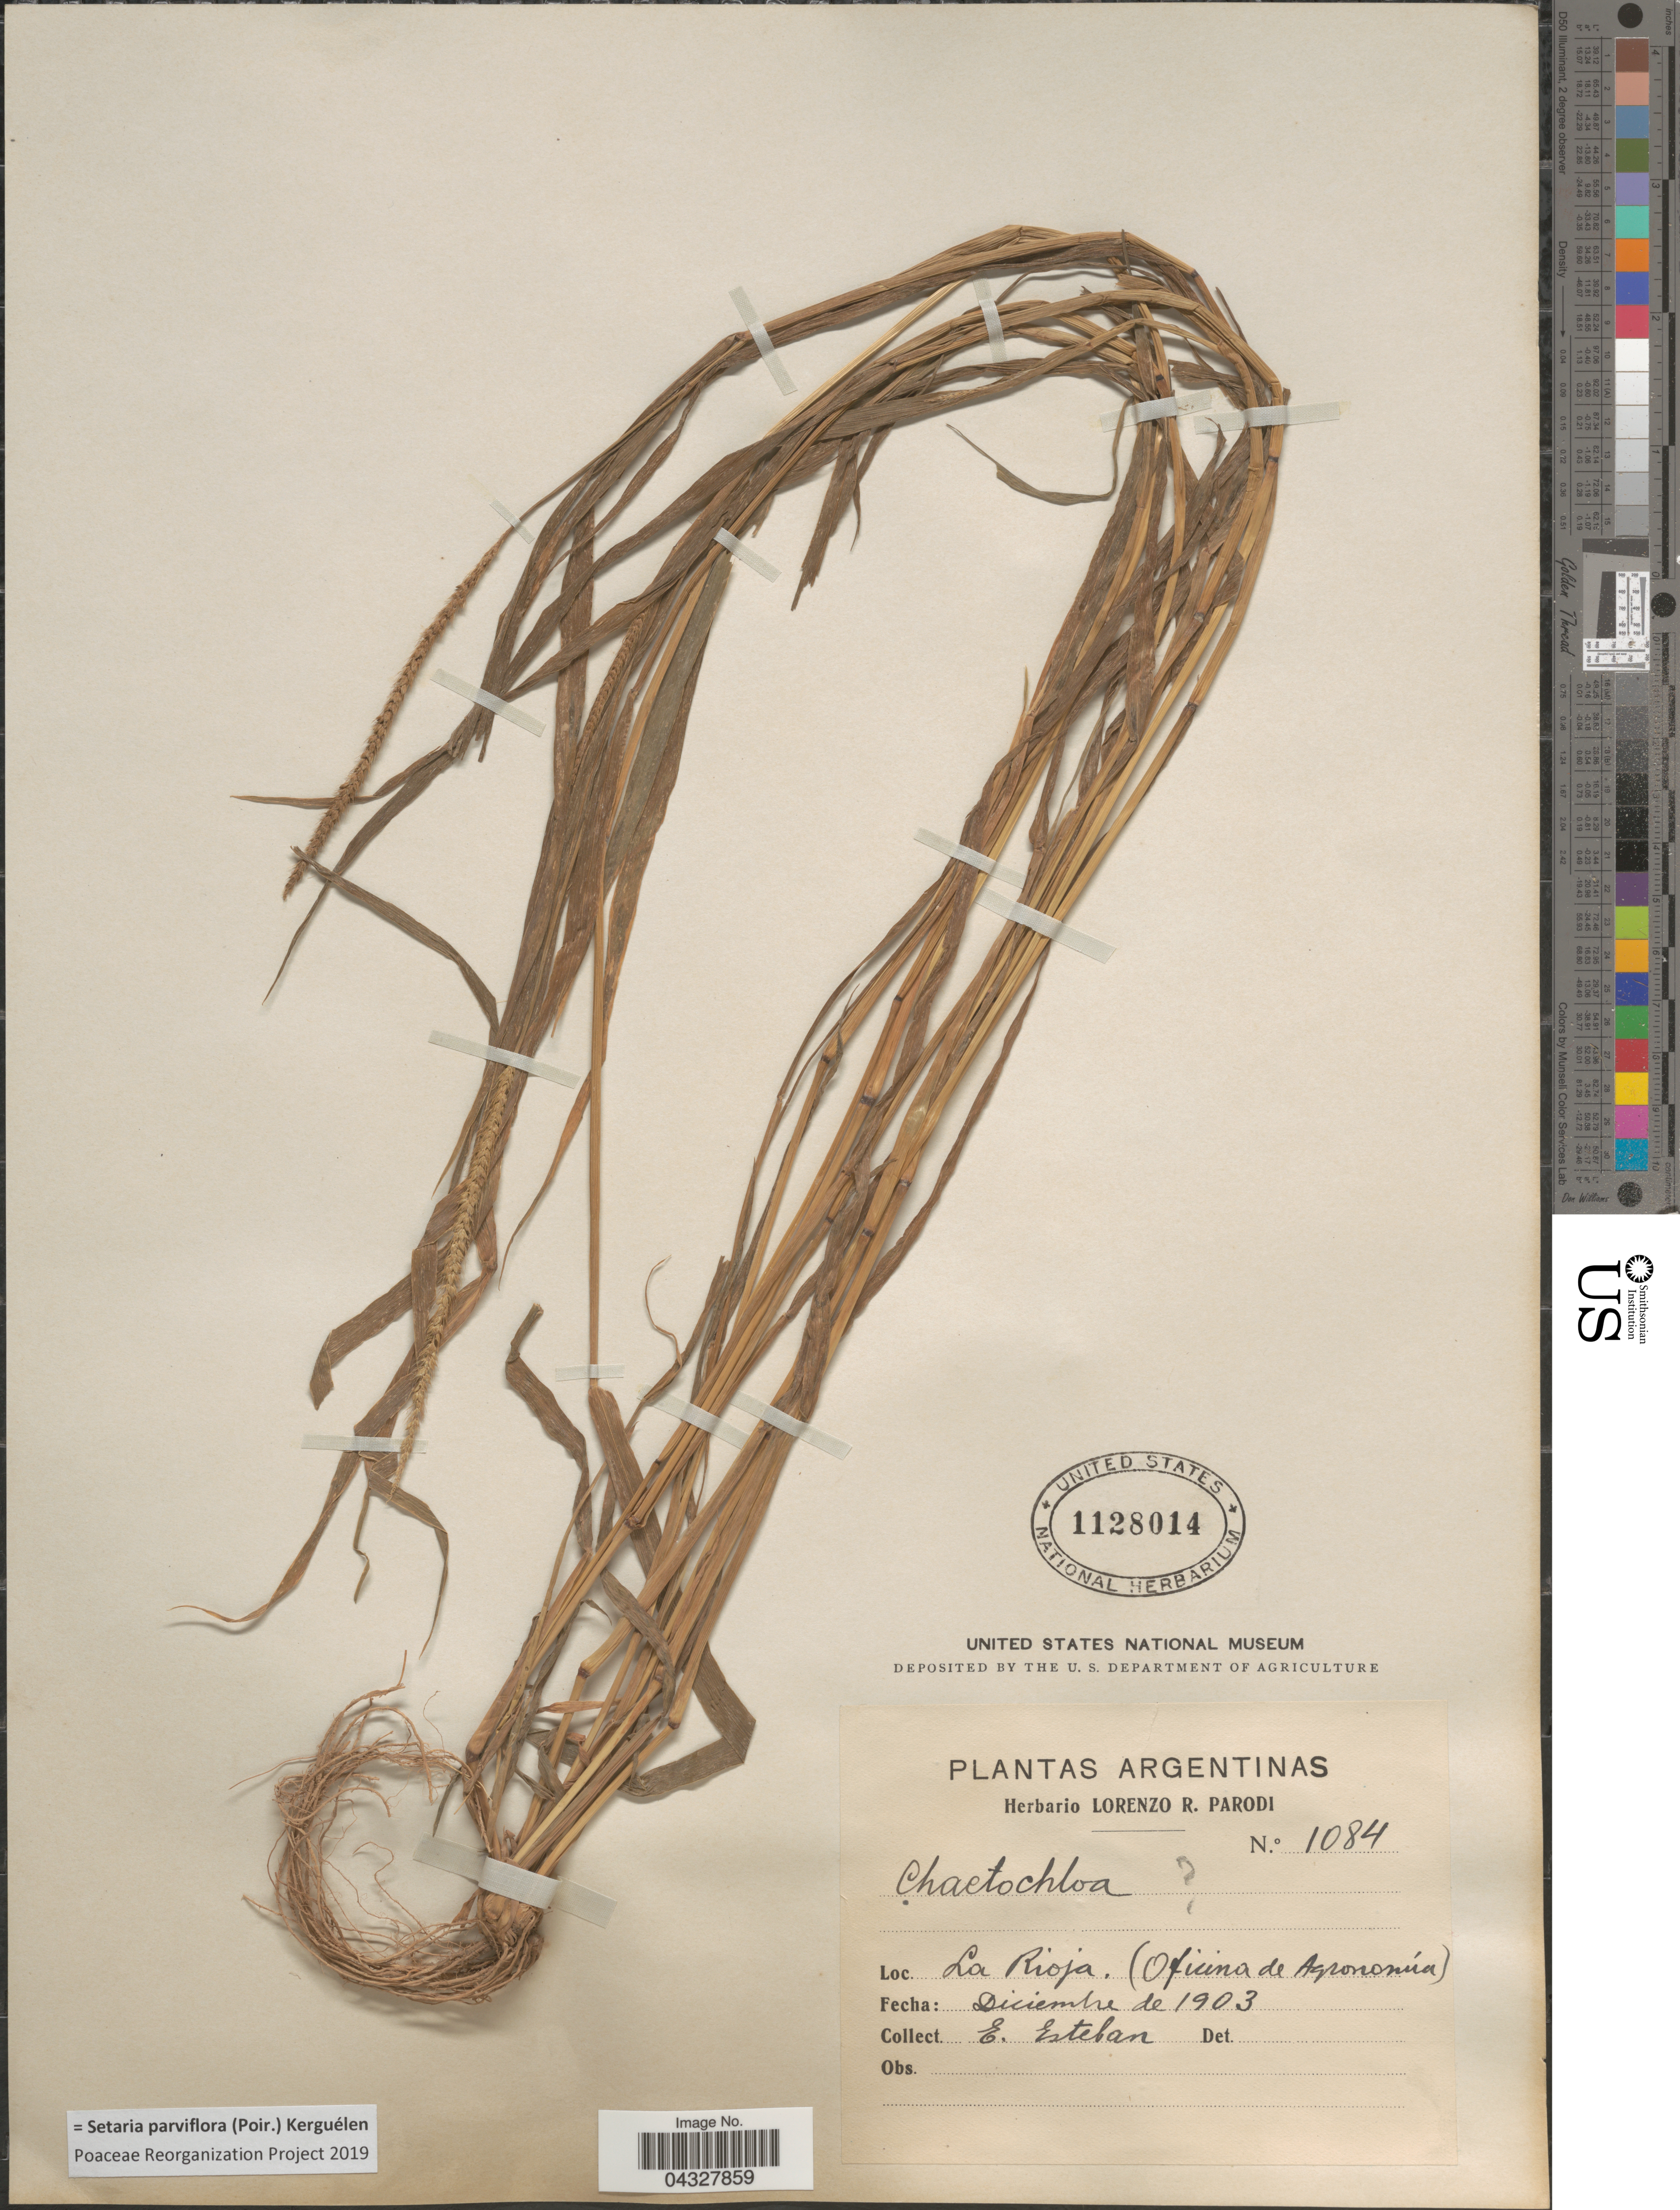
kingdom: Plantae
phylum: Tracheophyta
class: Liliopsida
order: Poales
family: Poaceae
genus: Setaria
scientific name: Setaria parviflora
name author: (Poir.) Kerguélen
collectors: E. Esteban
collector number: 1084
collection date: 1903-12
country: Argentina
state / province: La Rioja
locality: (Oficina de Agronomía).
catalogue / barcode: US 1128014